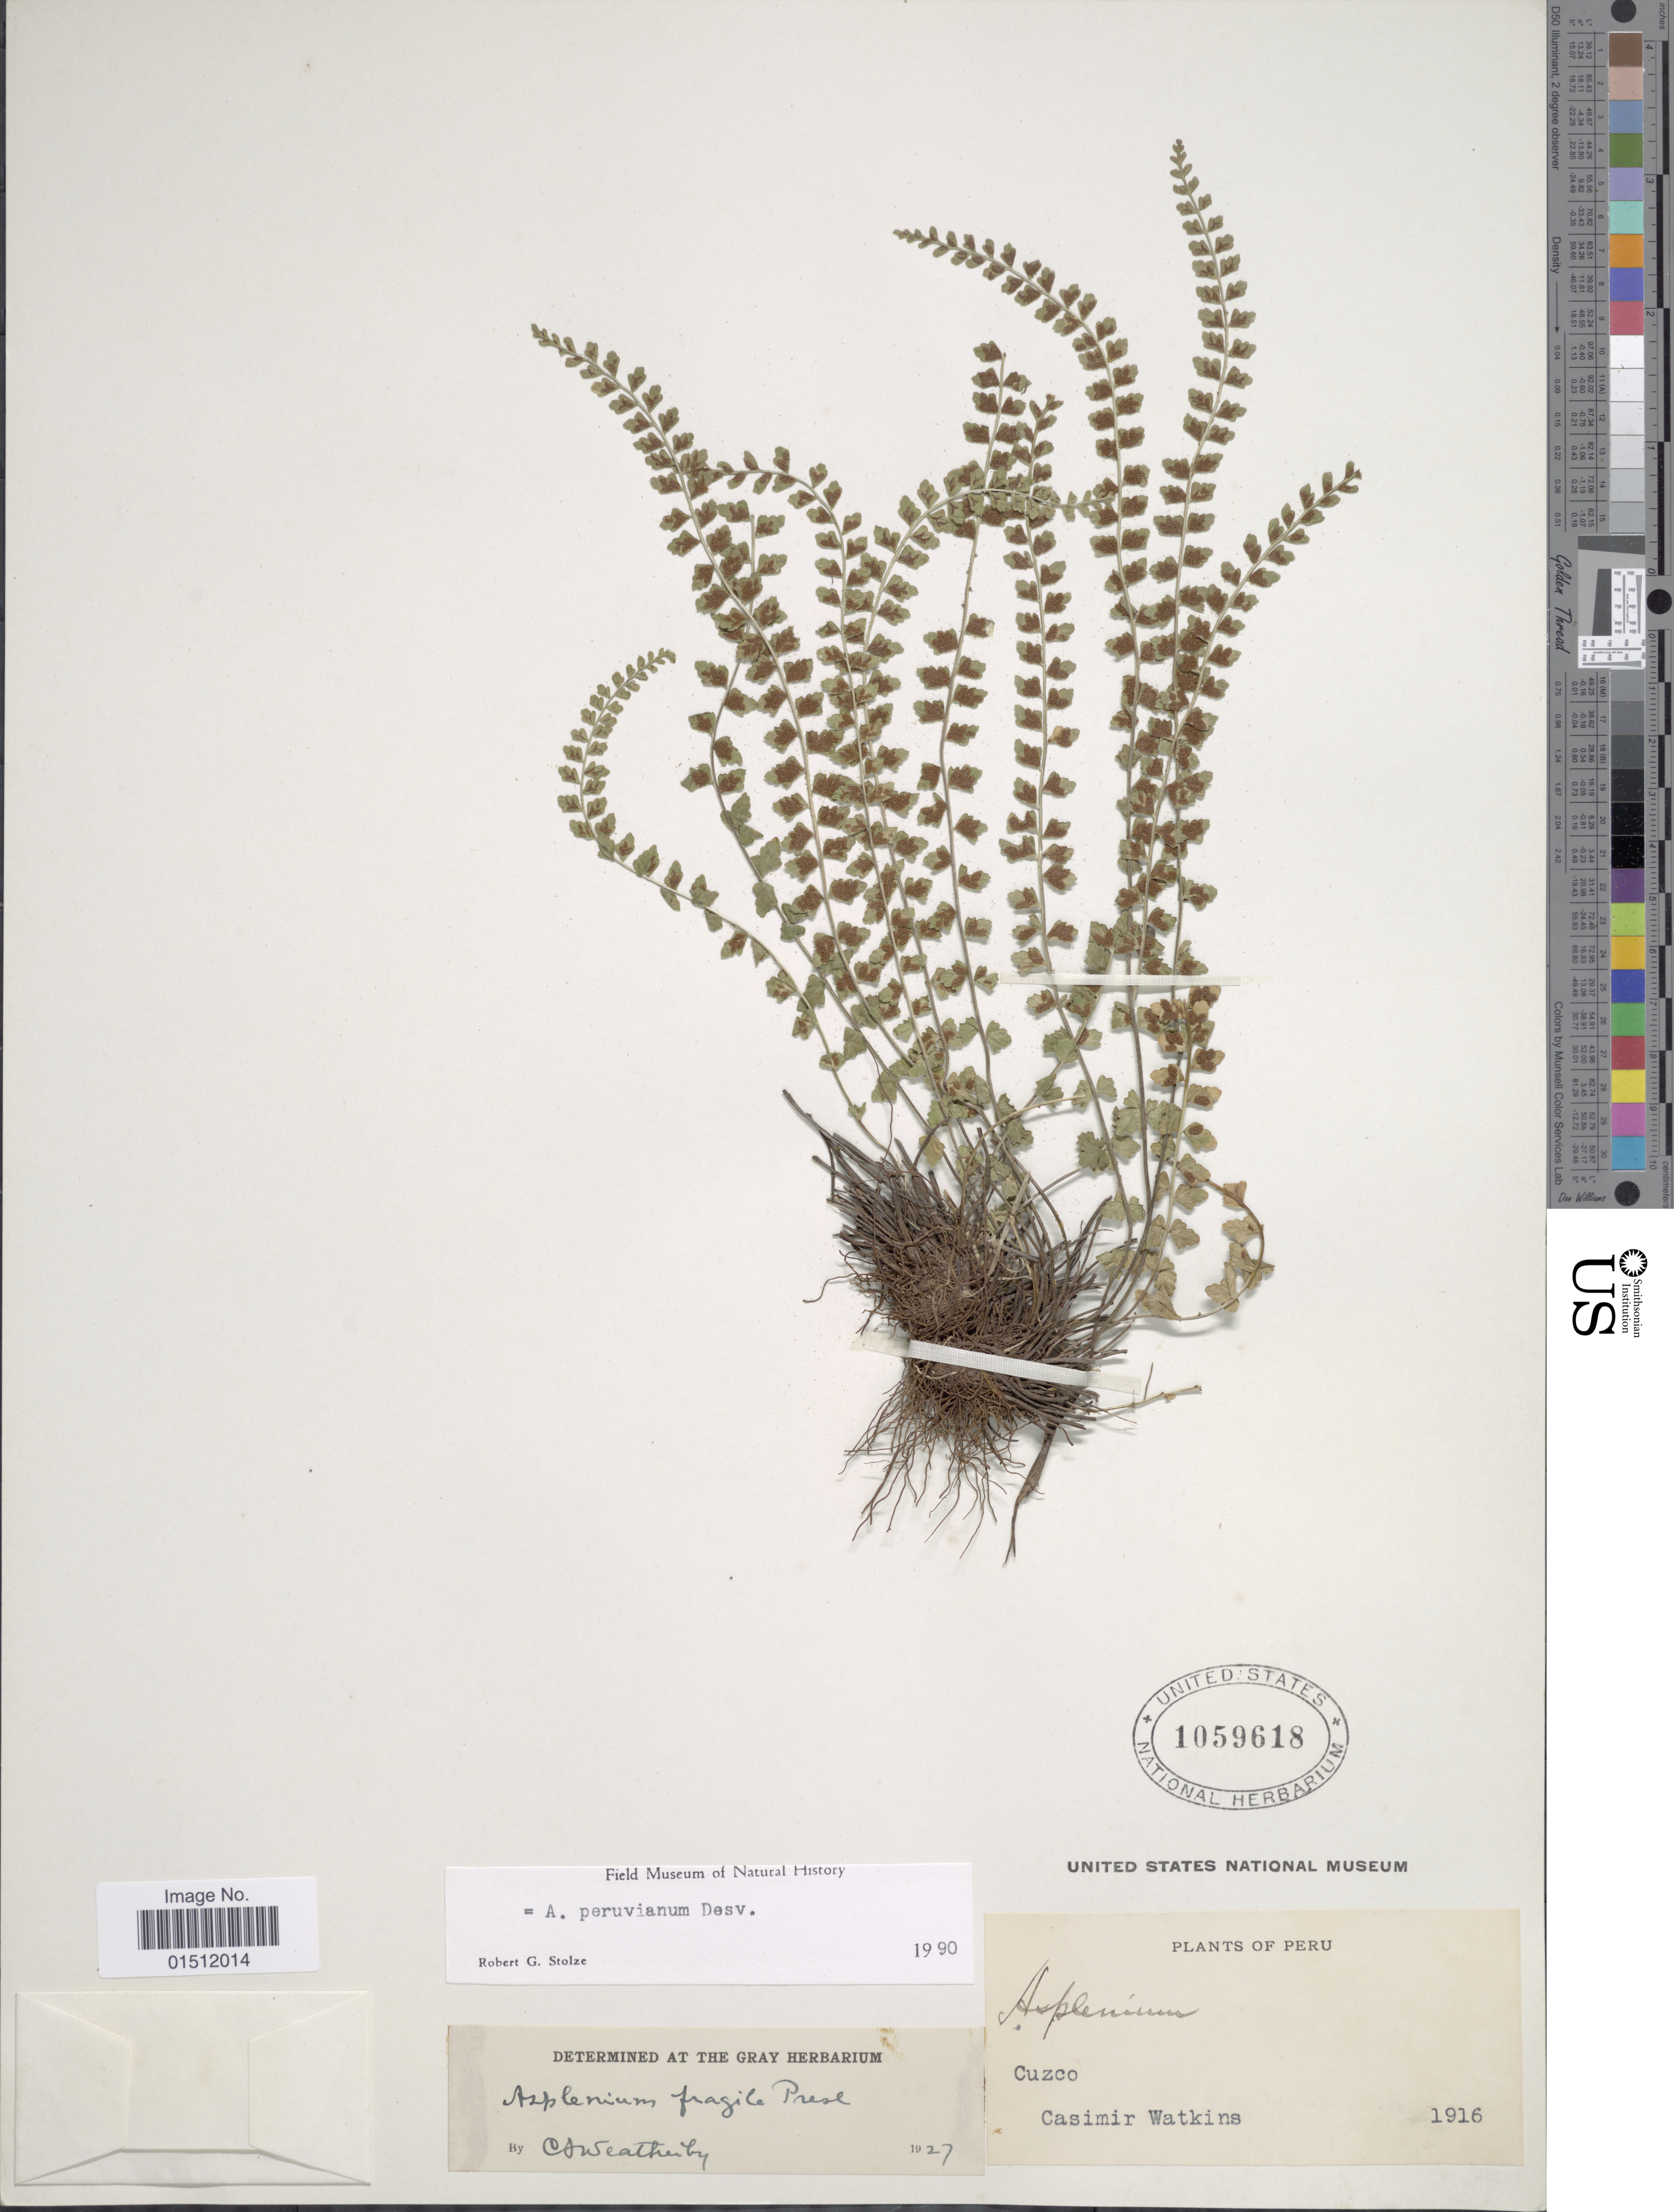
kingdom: Plantae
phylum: Tracheophyta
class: Polypodiopsida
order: Polypodiales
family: Aspleniaceae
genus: Asplenium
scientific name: Asplenium peruvianum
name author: Desv.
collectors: C. Watkins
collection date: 1916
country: Peru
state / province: Cusco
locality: Cuzco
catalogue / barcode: US 1059618